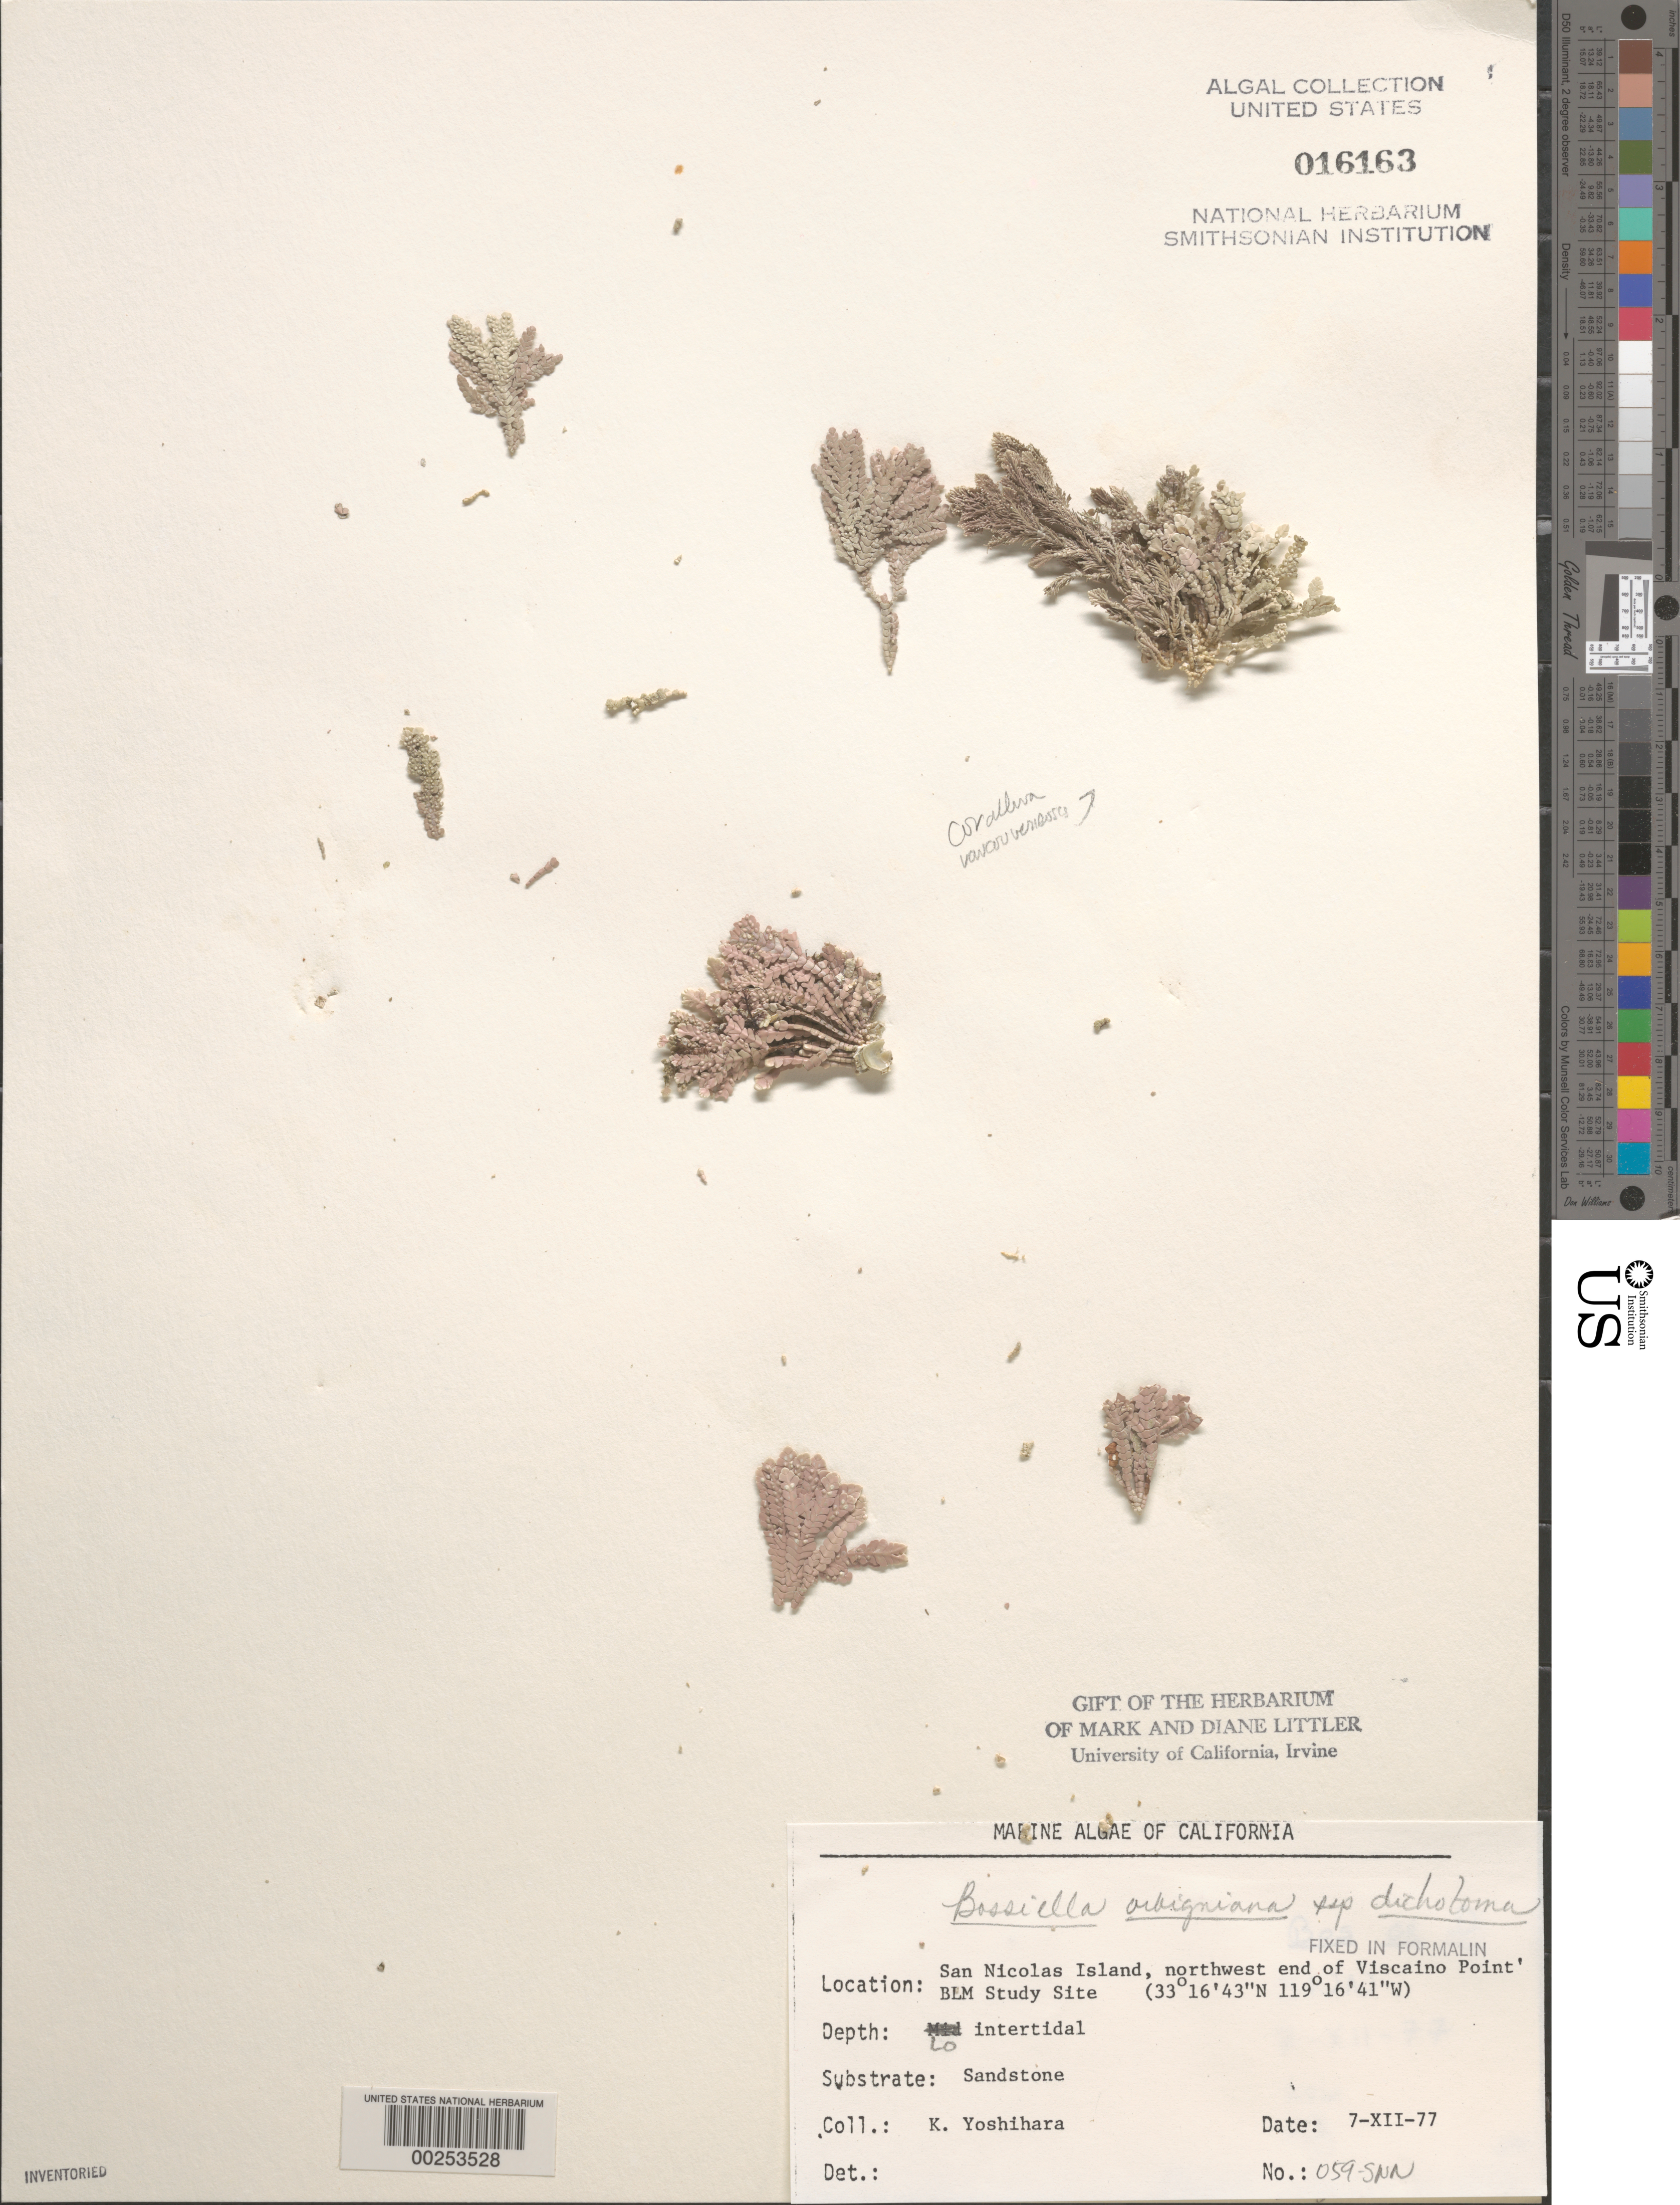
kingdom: Plantae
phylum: Rhodophyta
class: Florideophyceae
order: Corallinales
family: Corallinaceae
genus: Bossiella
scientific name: Bossiella orbigniana subsp. dichotoma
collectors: K. Yoshihara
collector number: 059-snn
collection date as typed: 07 Dec 1977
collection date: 1977-12-07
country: United States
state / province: California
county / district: Ventura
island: San Nicolas Island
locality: Viscaino Point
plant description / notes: BLM-SOCALBIGHT Rocky Intertidal Survey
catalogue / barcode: US 16163